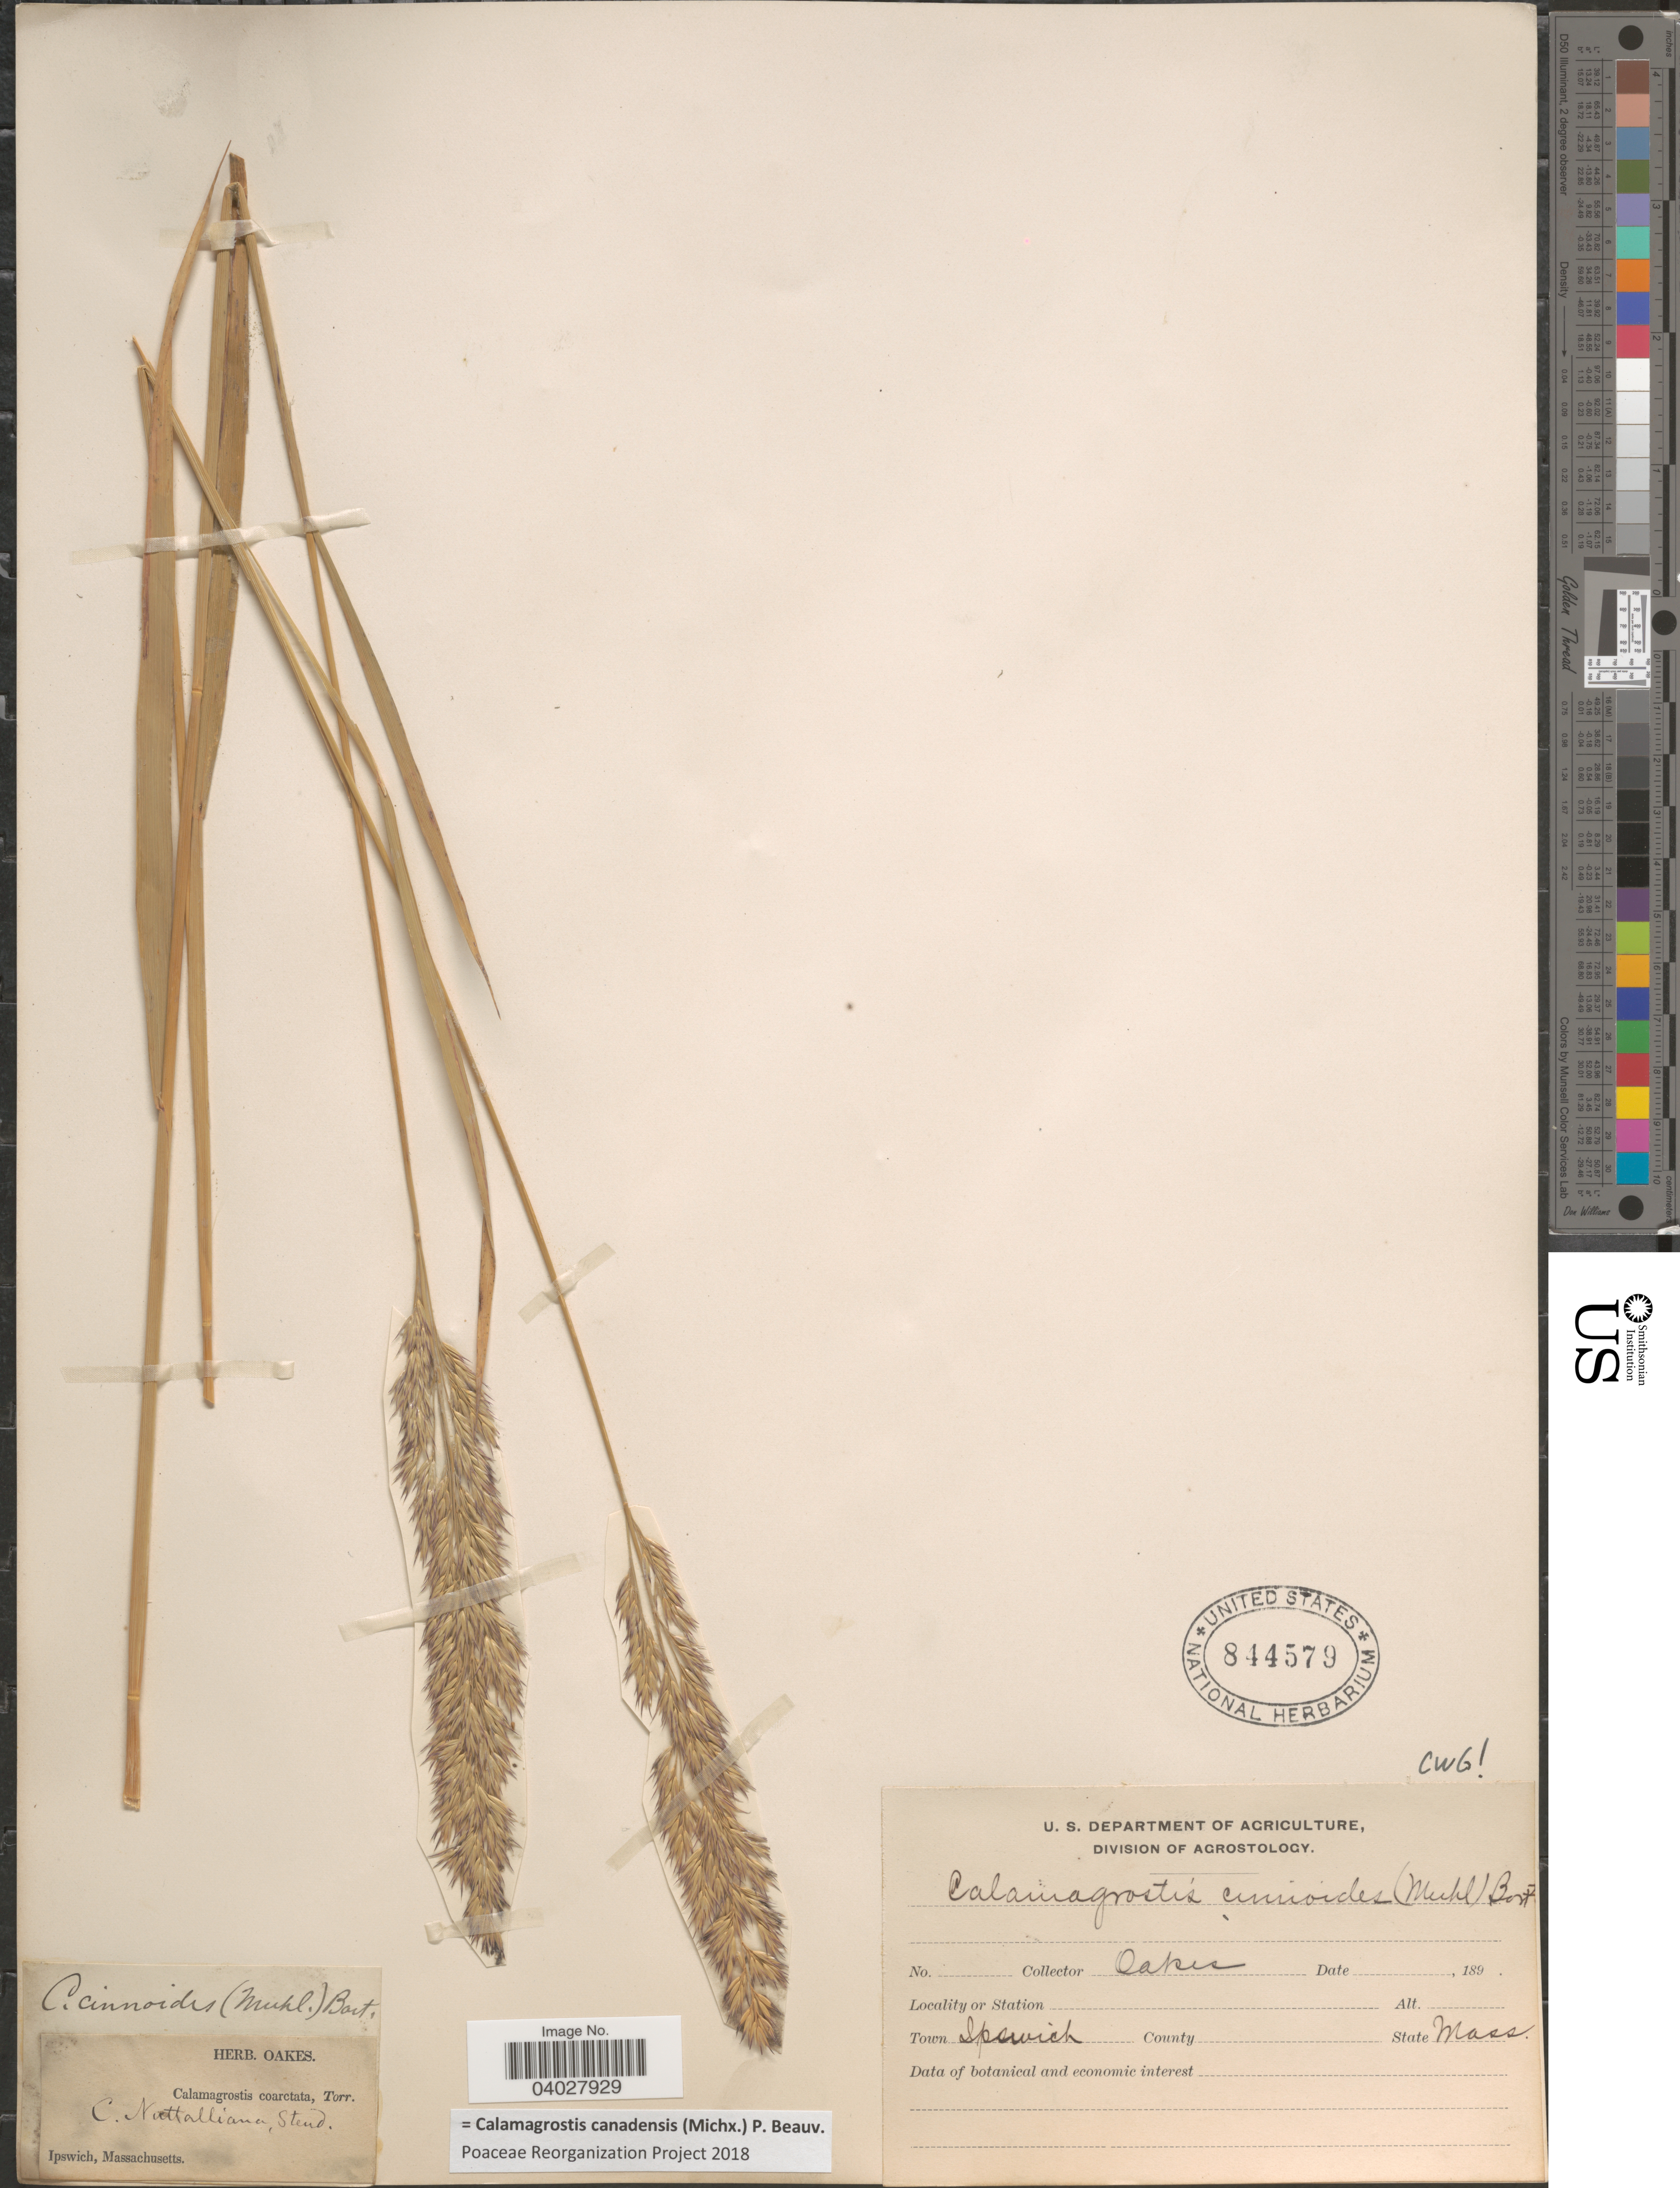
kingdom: Plantae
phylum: Tracheophyta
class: Liliopsida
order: Poales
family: Poaceae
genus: Calamagrostis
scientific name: Calamagrostis canadensis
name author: (Michx.) P. Beauv.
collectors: ex herb. Oakes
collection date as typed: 189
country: United States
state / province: Massachusetts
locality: Town Ipswich.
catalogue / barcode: US 844579